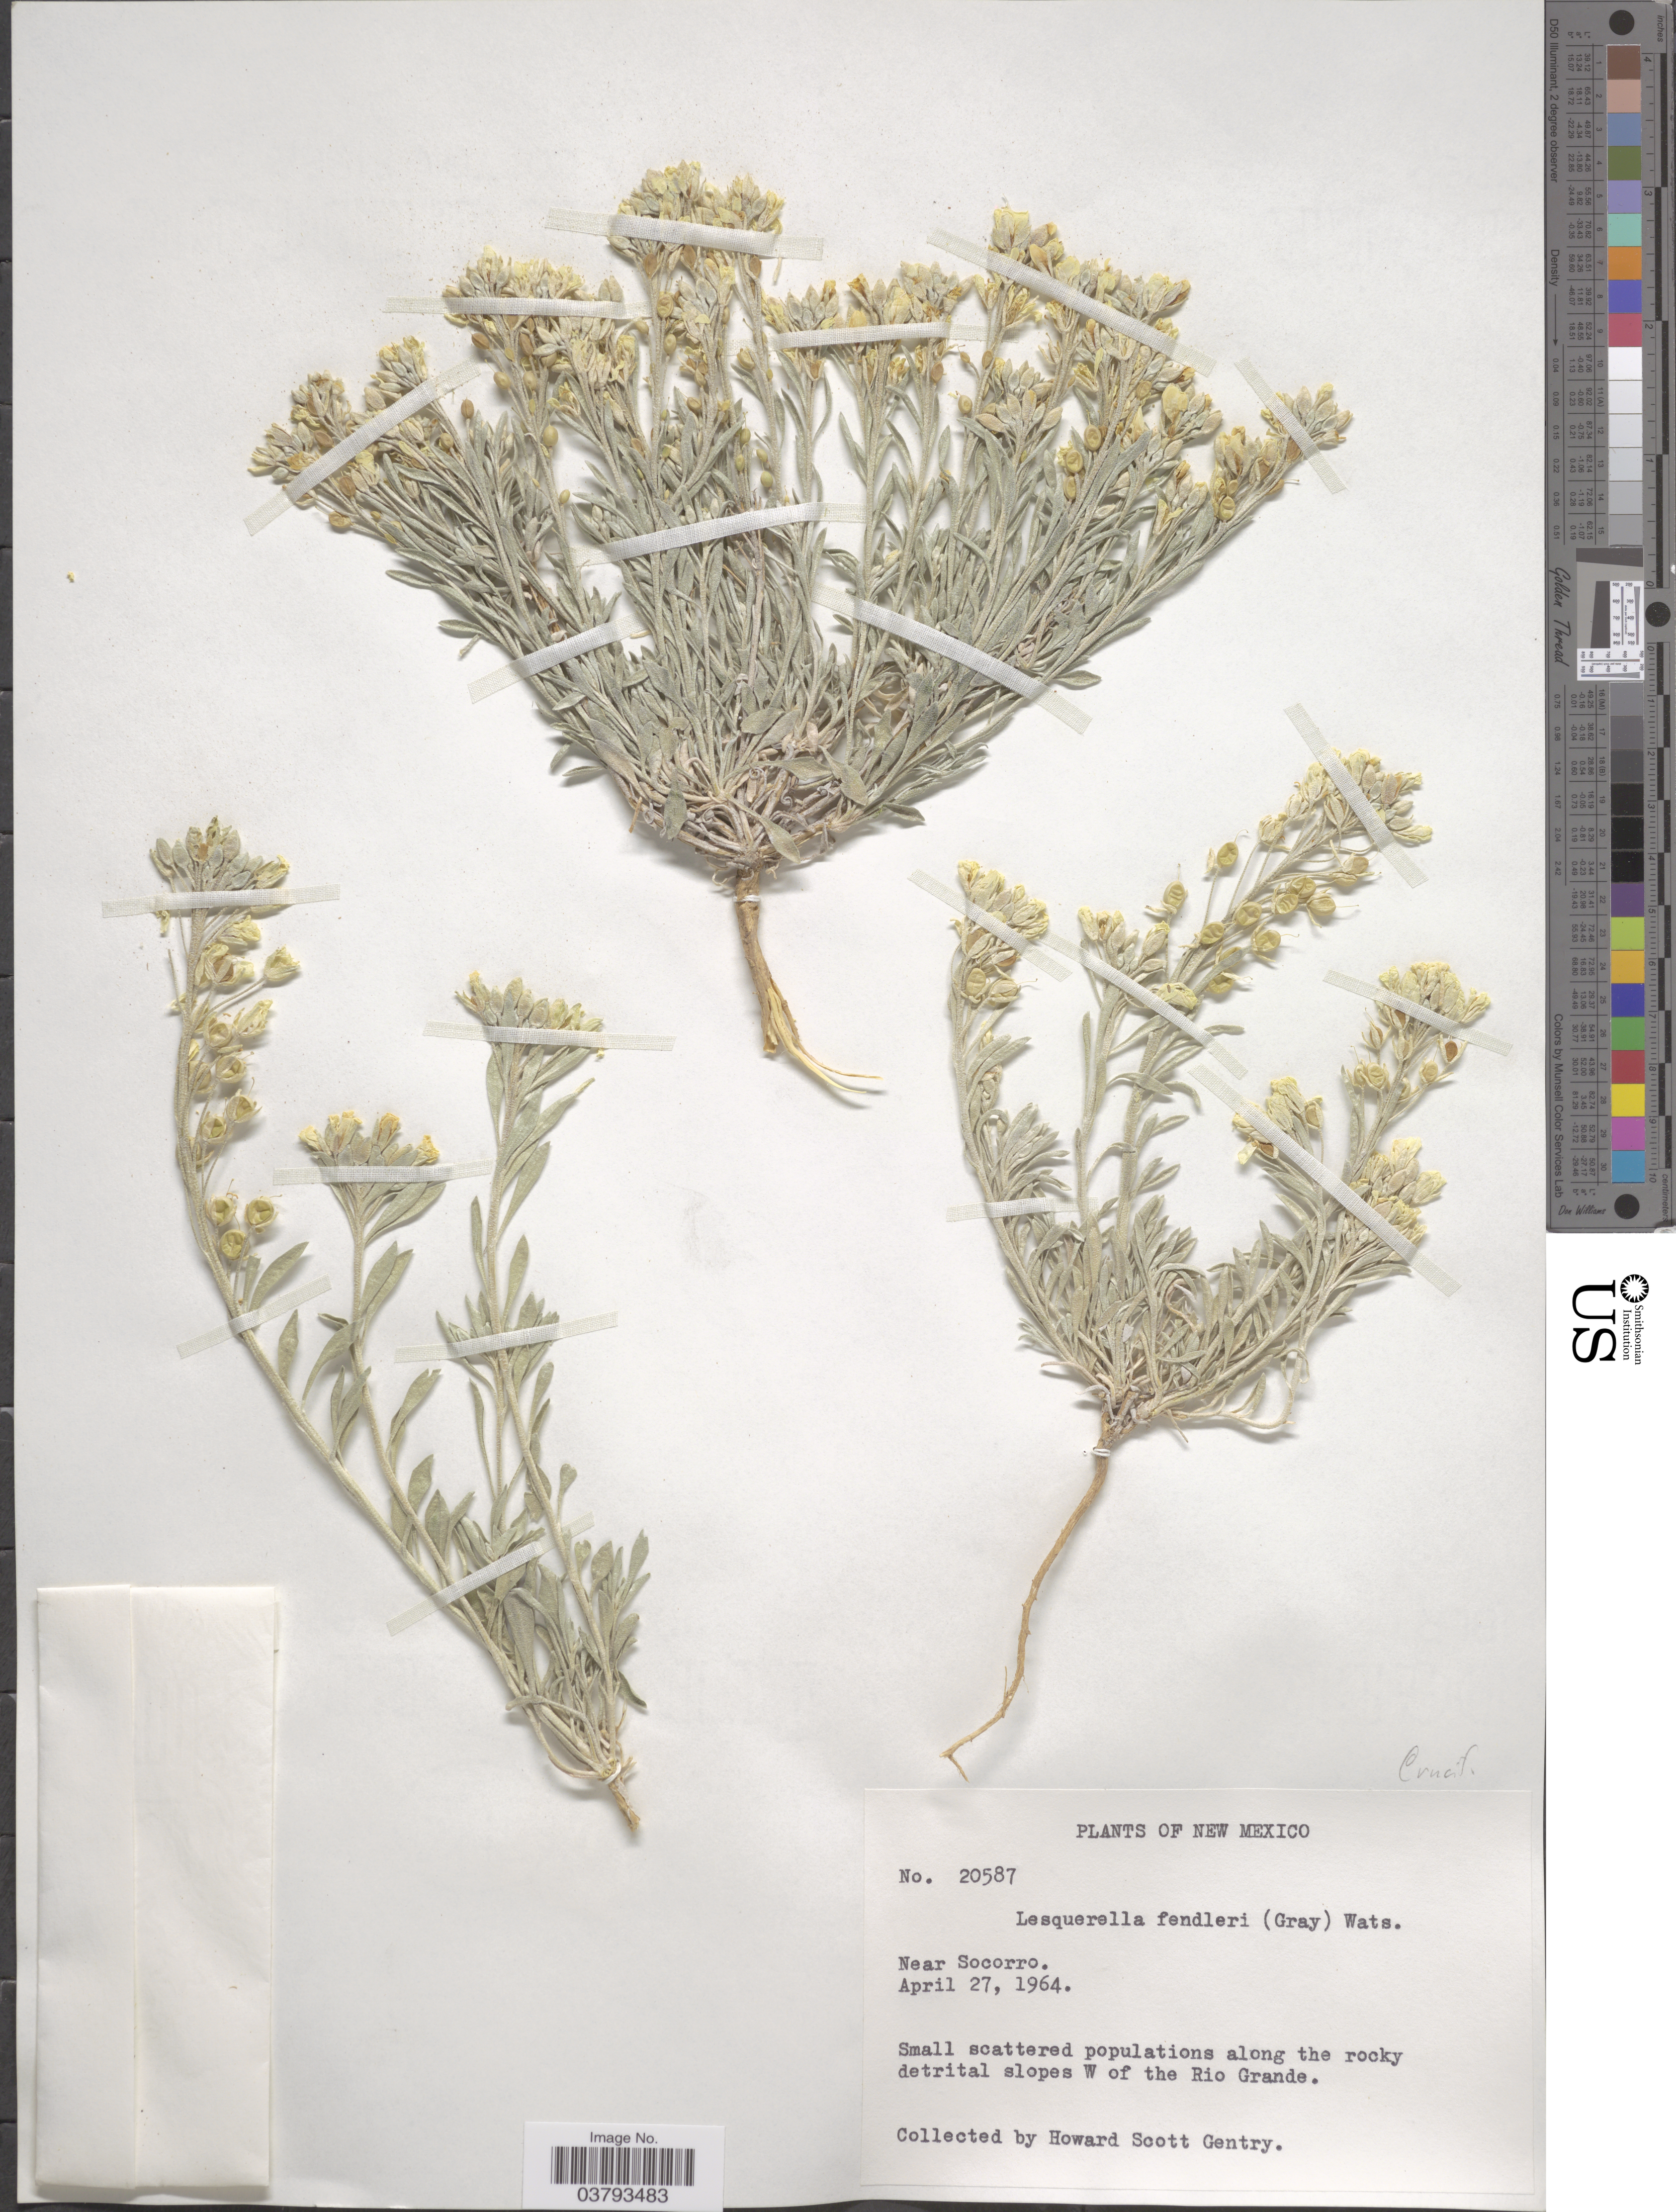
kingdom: Plantae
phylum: Tracheophyta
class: Magnoliopsida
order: Brassicales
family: Brassicaceae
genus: Lesquerella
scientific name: Lesquerella fendleri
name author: (A. Gray) S. Watson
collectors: H. S. Gentry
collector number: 20587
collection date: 1964-04-27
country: United States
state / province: New Mexico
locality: Near Socorro. Along the rocky detrital slopes W of the Rio Grande.